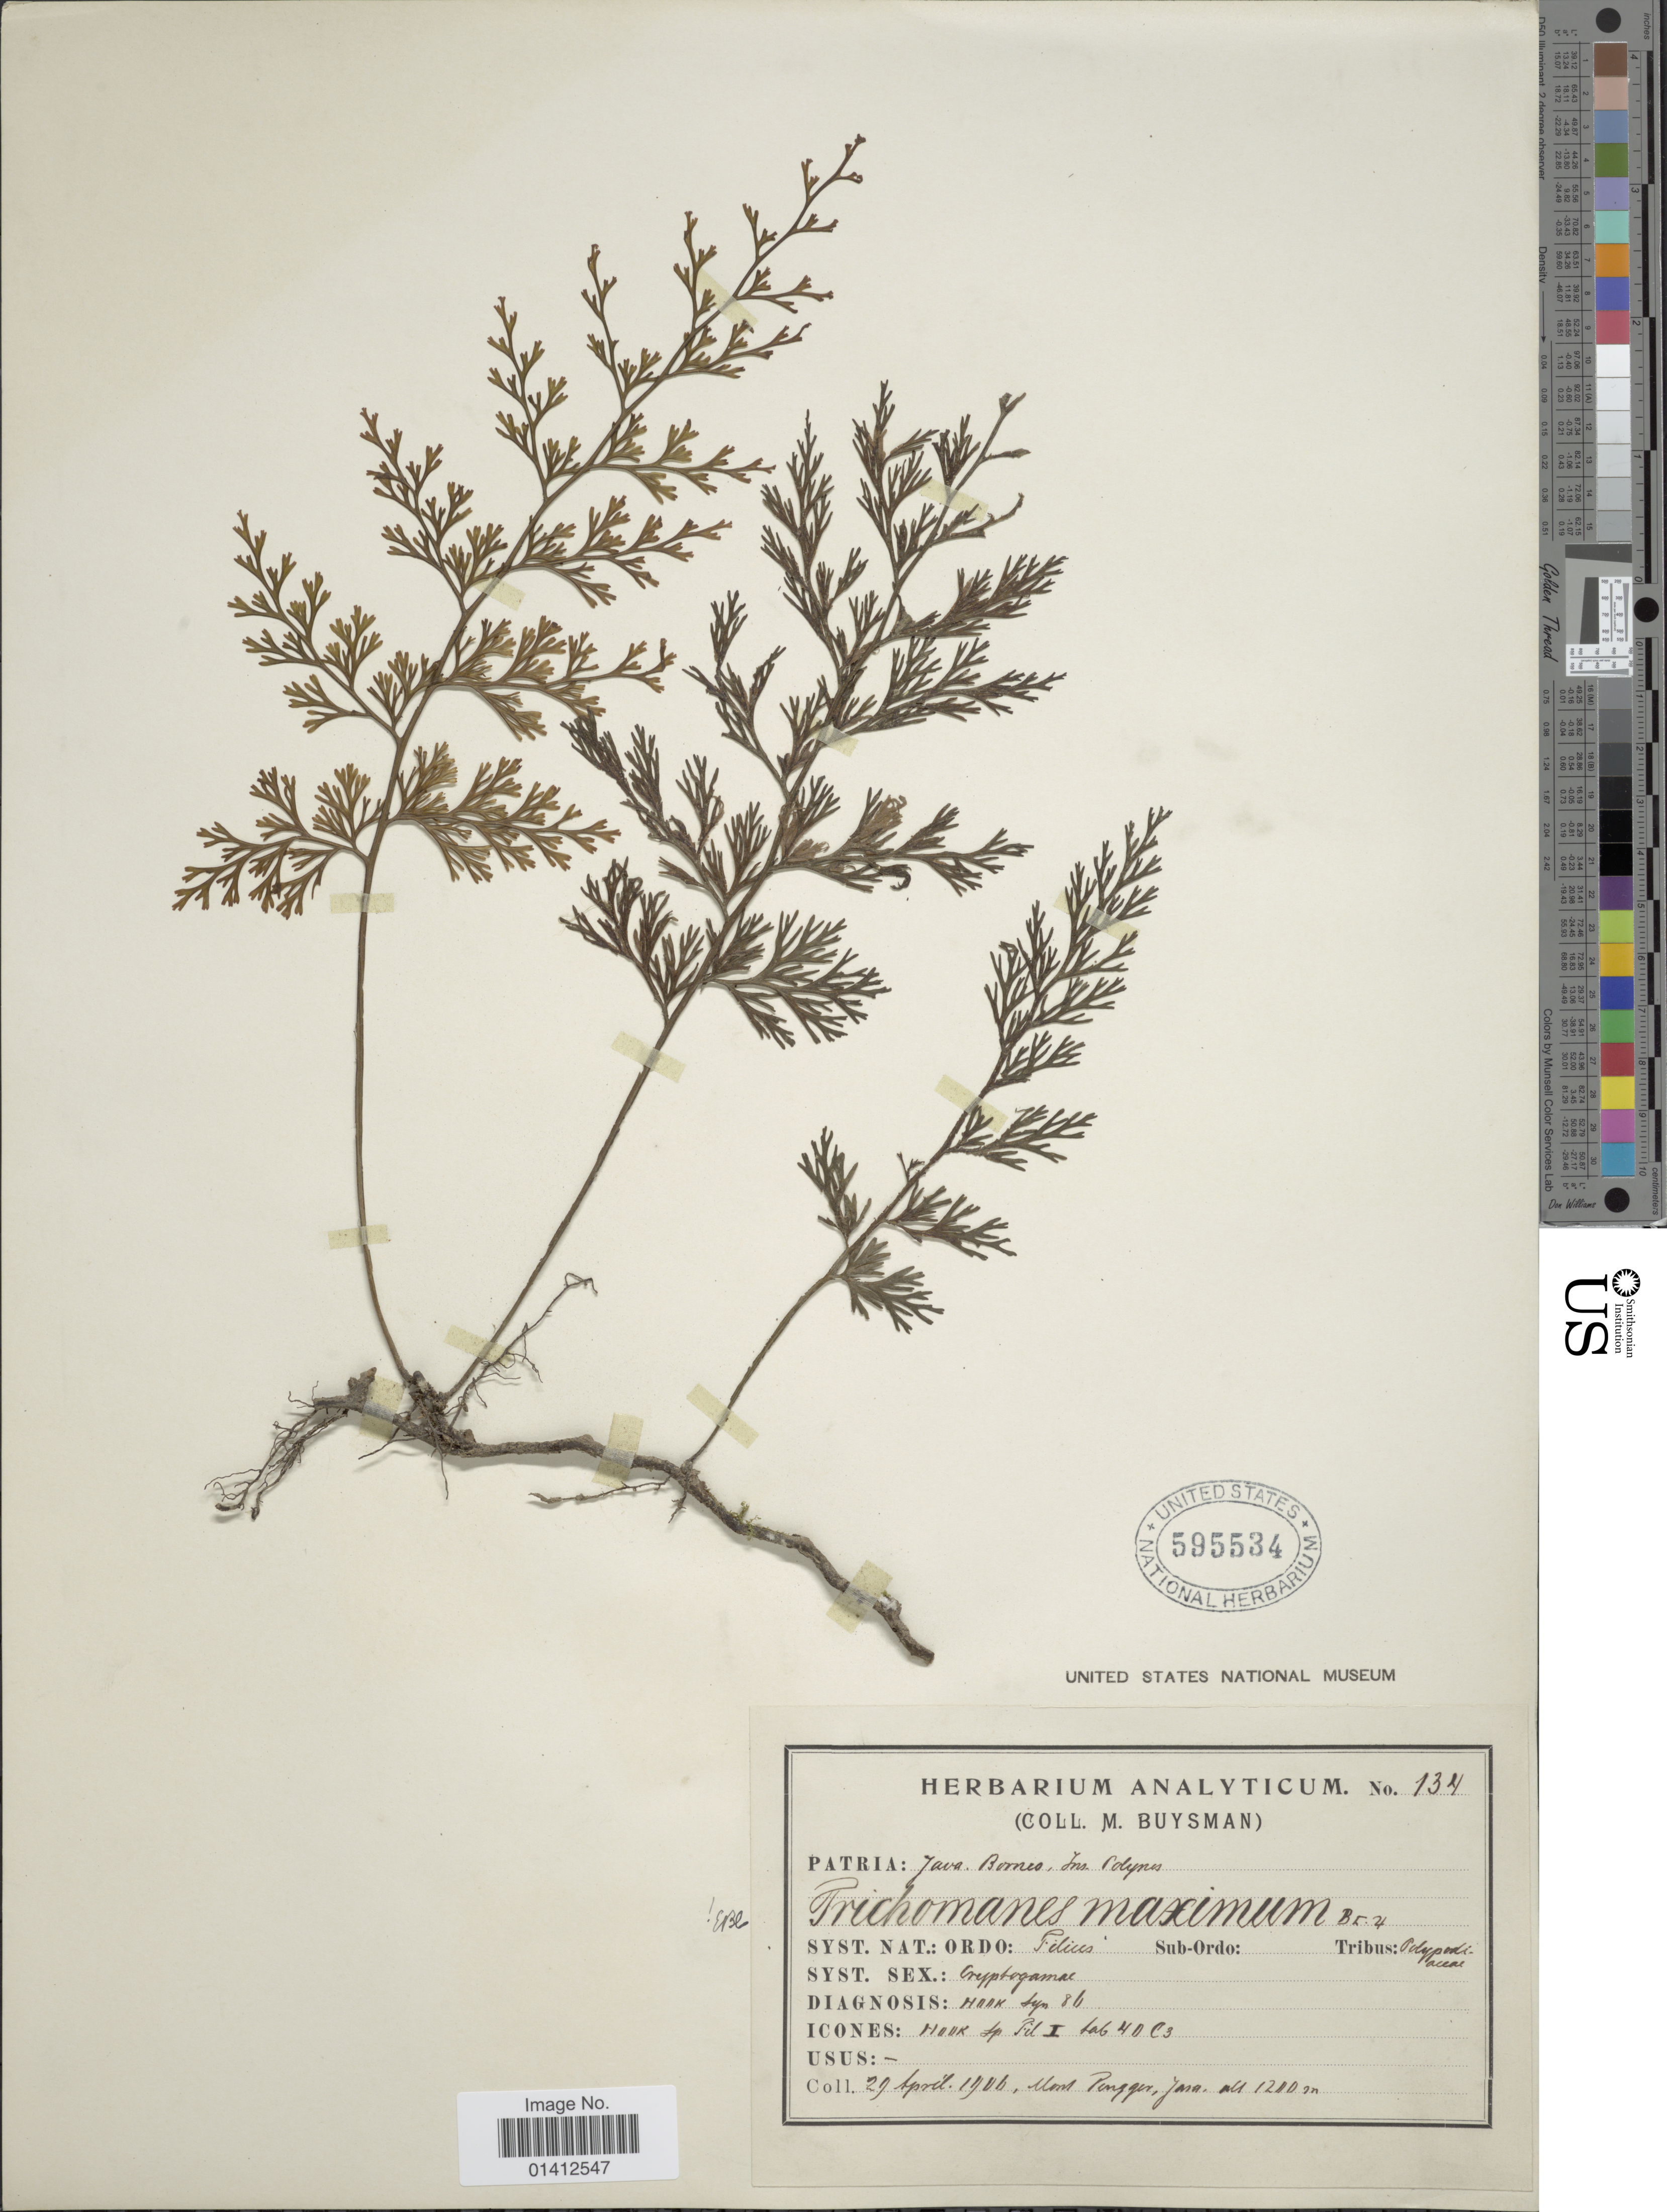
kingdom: Plantae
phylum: Tracheophyta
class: Polypodiopsida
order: Hymenophyllales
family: Hymenophyllaceae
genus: Vandenboschia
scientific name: Vandenboschia maxima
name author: (Blume) Copel.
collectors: M. Buysman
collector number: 134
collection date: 1906-04-29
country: Indonesia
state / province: Java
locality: Mont Pengger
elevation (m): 1200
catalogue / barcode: US 595534